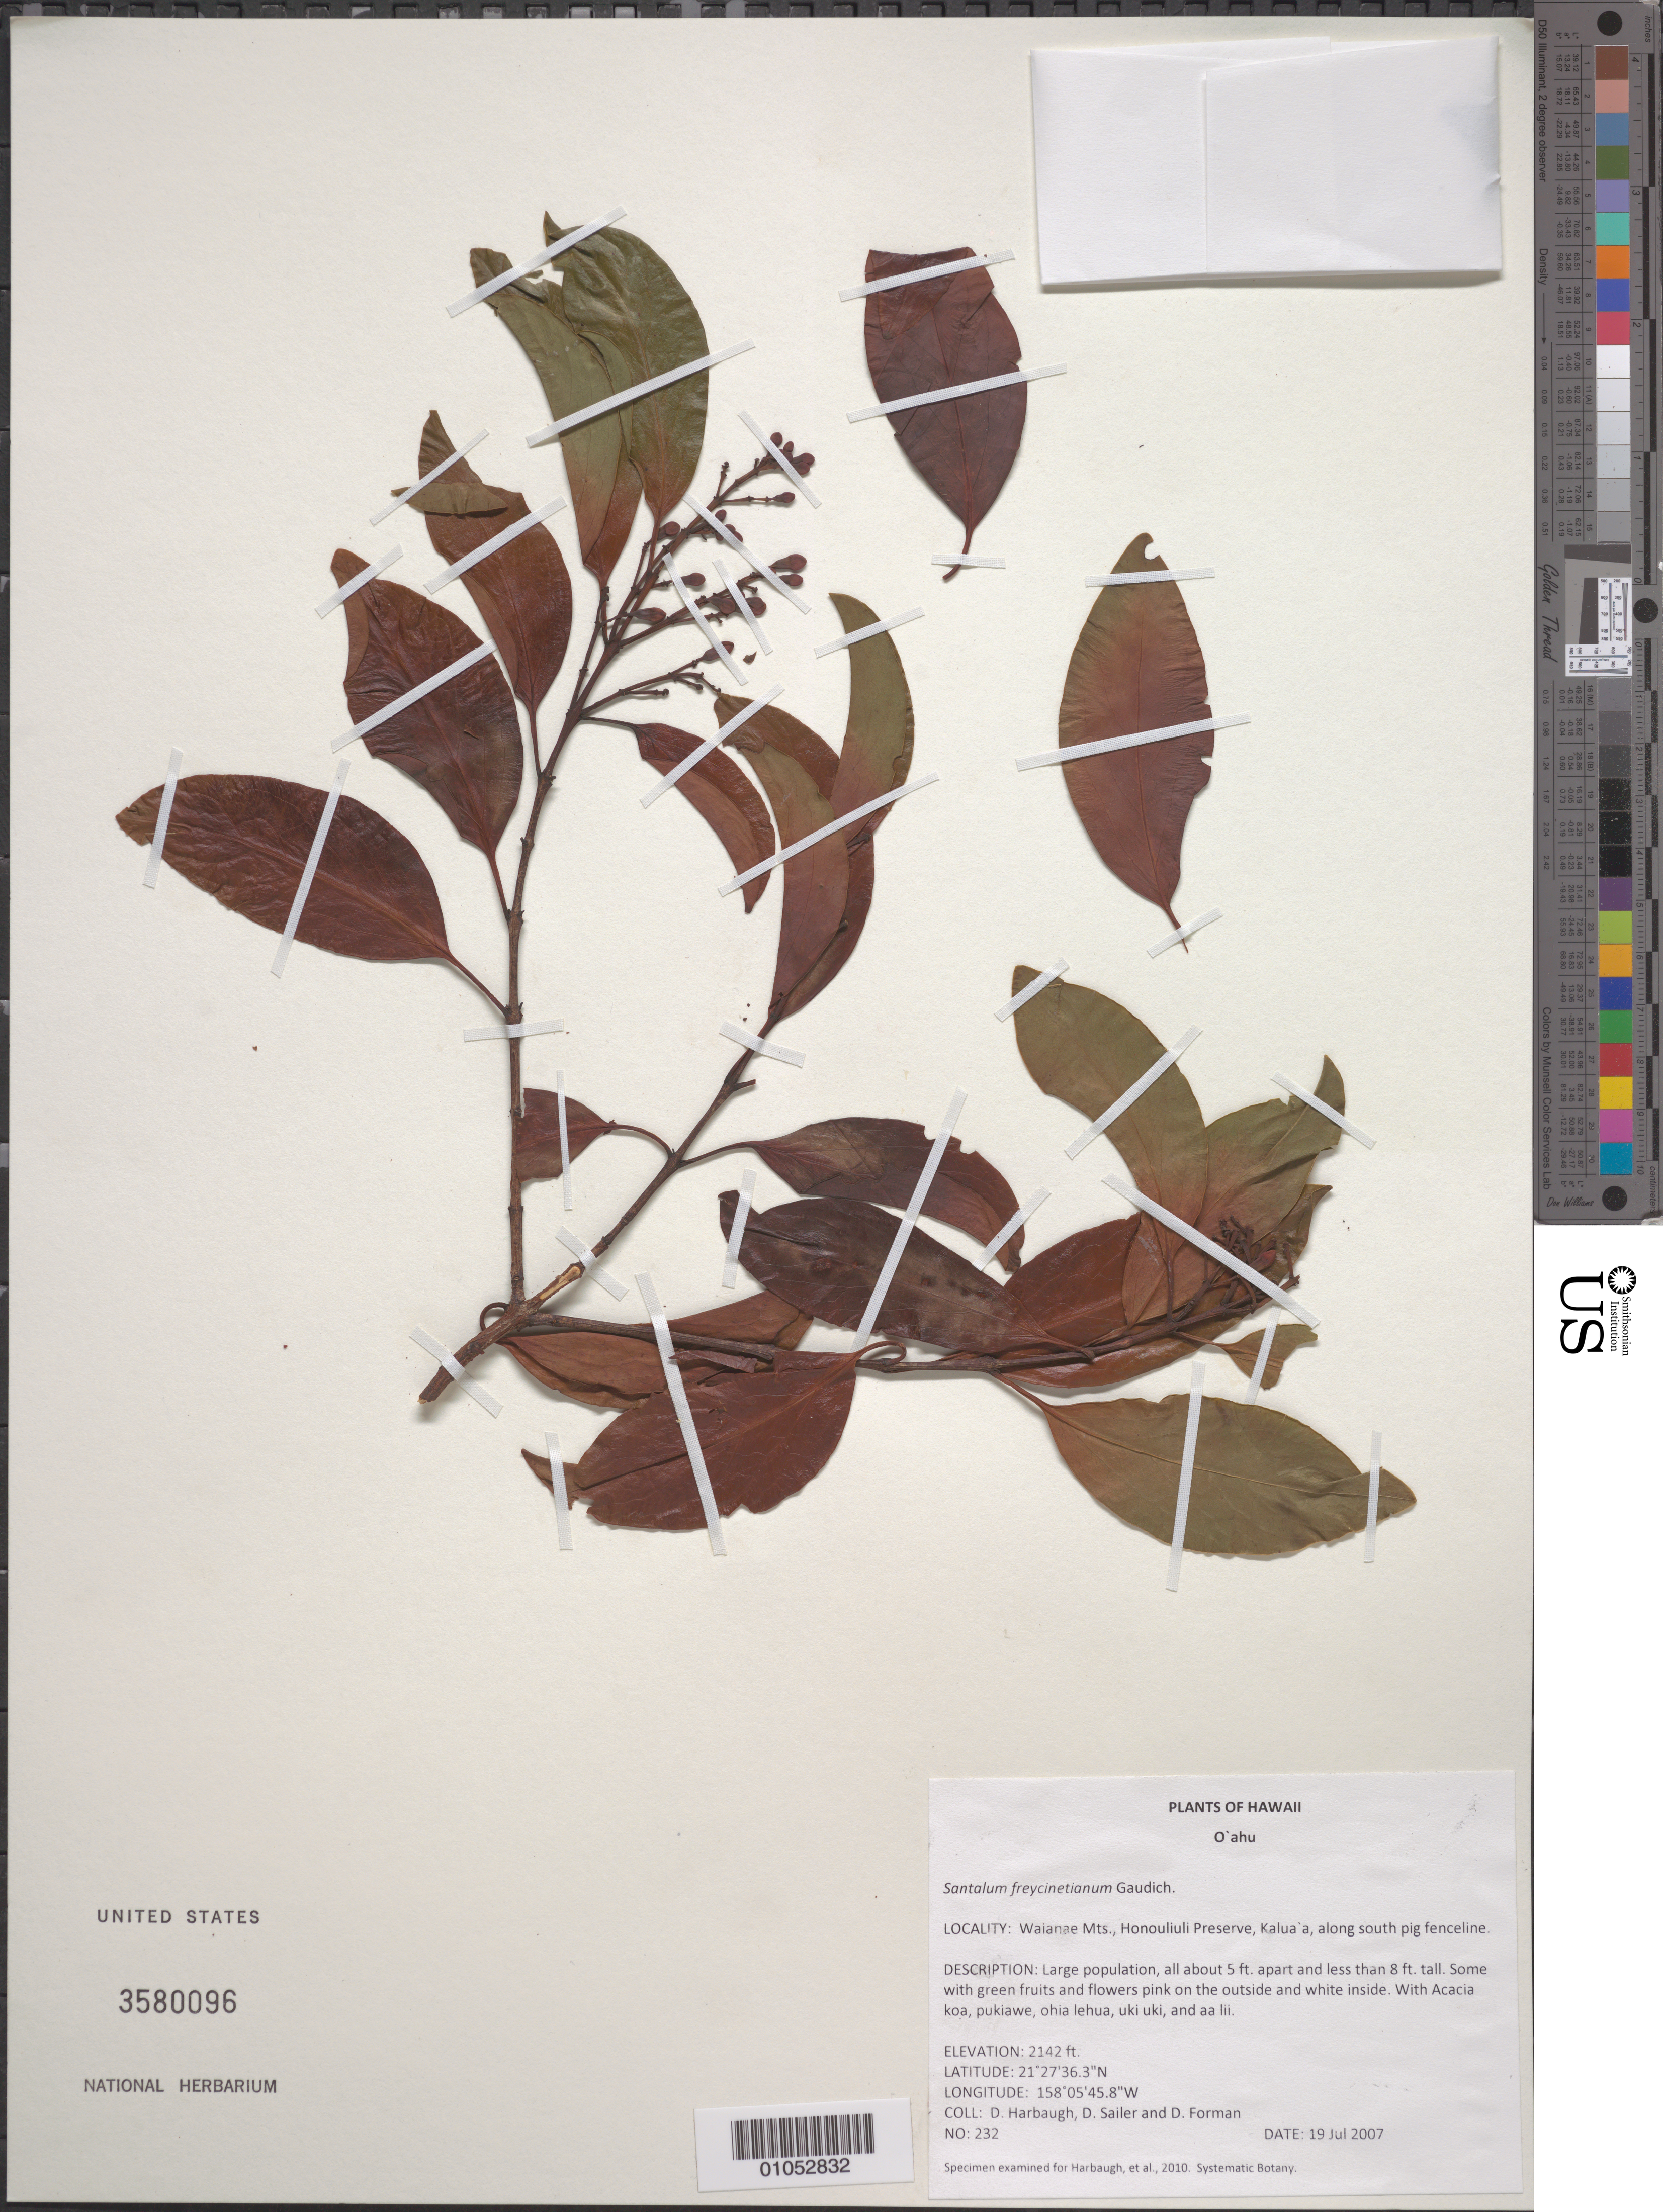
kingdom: Plantae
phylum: Tracheophyta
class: Magnoliopsida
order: Santalales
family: Santalaceae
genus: Santalum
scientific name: Santalum freycinetianum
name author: Gaudich.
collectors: D. Harbaugh, D. Sailer & D. Forman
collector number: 232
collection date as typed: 19 Jul 2007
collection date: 2007-07-19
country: United States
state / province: Hawaii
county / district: Honolulu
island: Oahu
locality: Waianae Mts., Honouliuli Preserve, Kaluaa along south pig fenceline.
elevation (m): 653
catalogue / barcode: US 3580096